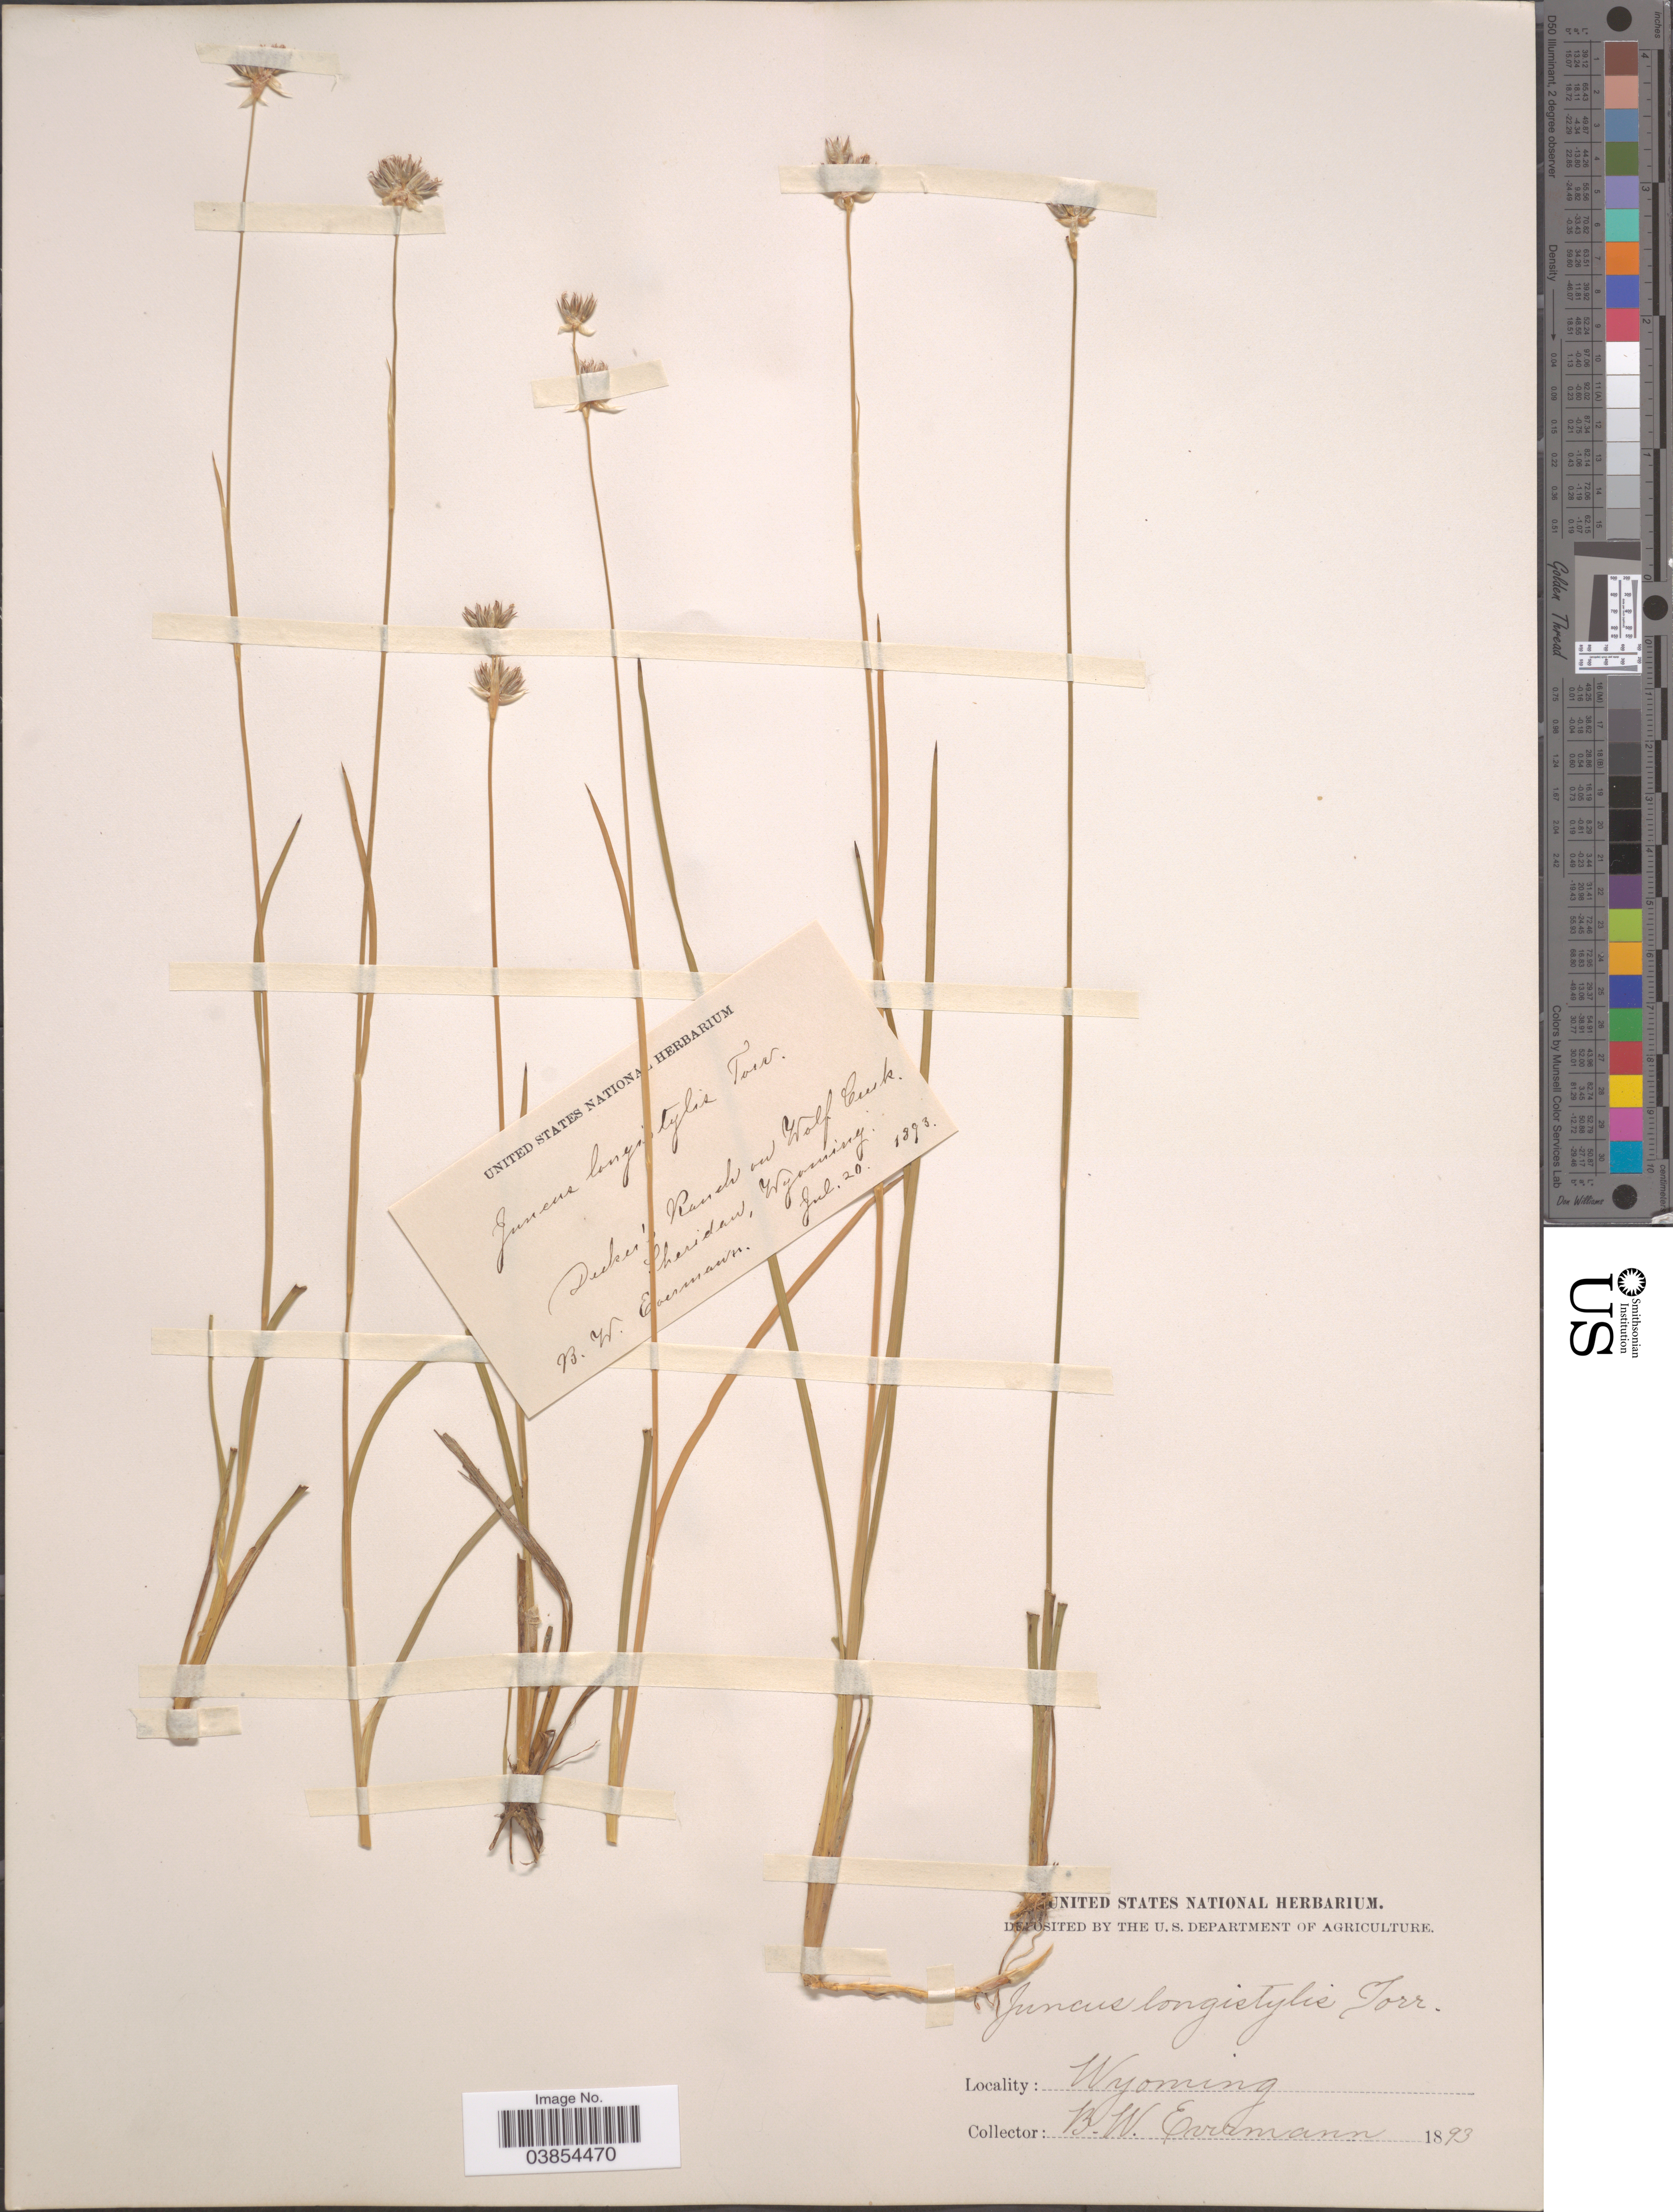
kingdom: Plantae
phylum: Tracheophyta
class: Liliopsida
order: Poales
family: Juncaceae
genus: Juncus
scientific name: Juncus longistylis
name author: Torr.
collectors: B. W. Evermann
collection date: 1893-07-20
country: United States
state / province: Wyoming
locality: Decker's Ranch on Wolf Creek. Sheridan.